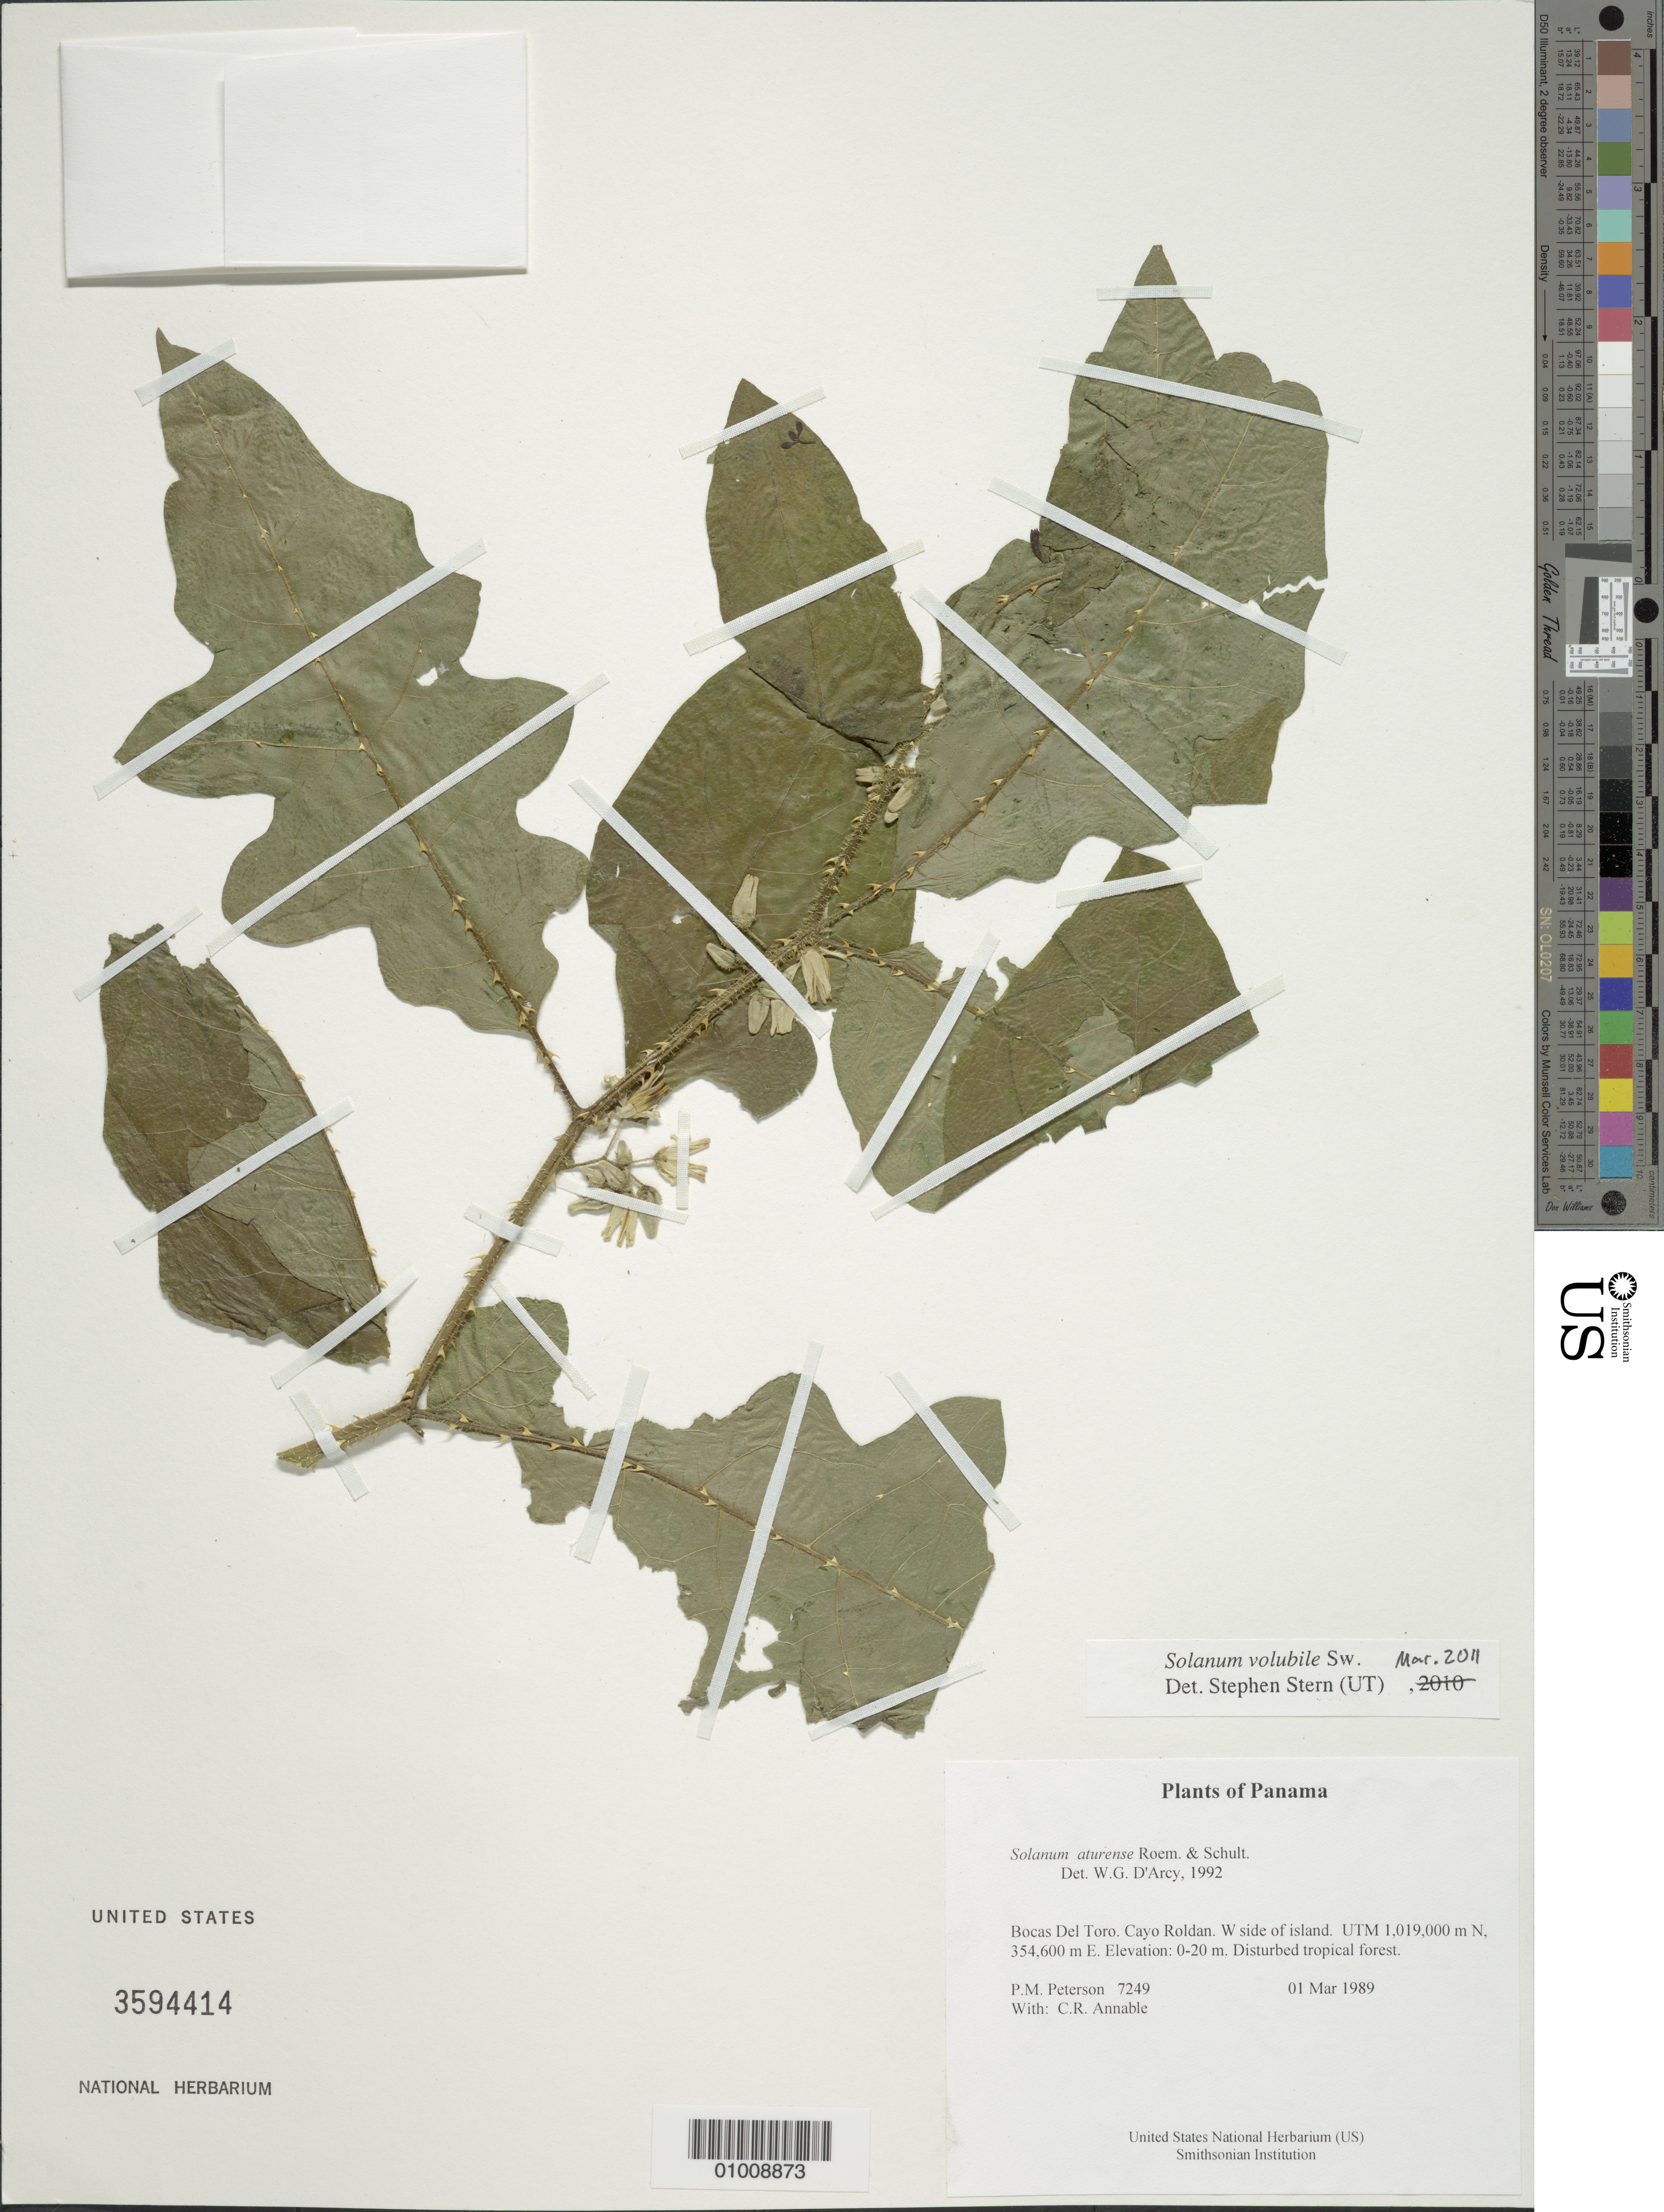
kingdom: Plantae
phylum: Tracheophyta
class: Magnoliopsida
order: Solanales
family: Solanaceae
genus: Solanum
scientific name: Solanum volubile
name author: Sw.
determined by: Stern, Stephen, (UNITED STATES)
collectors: P. M. Peterson & C. R. Annable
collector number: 07249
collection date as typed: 01 Mar 1989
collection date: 1989-03-01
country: Panama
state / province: Bocas del Toro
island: Cayo Roldan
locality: W side of island. UTM 1,019,000 m N, 354,600 m E.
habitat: Disturbed tropical forest.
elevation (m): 0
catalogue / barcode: US 3594414